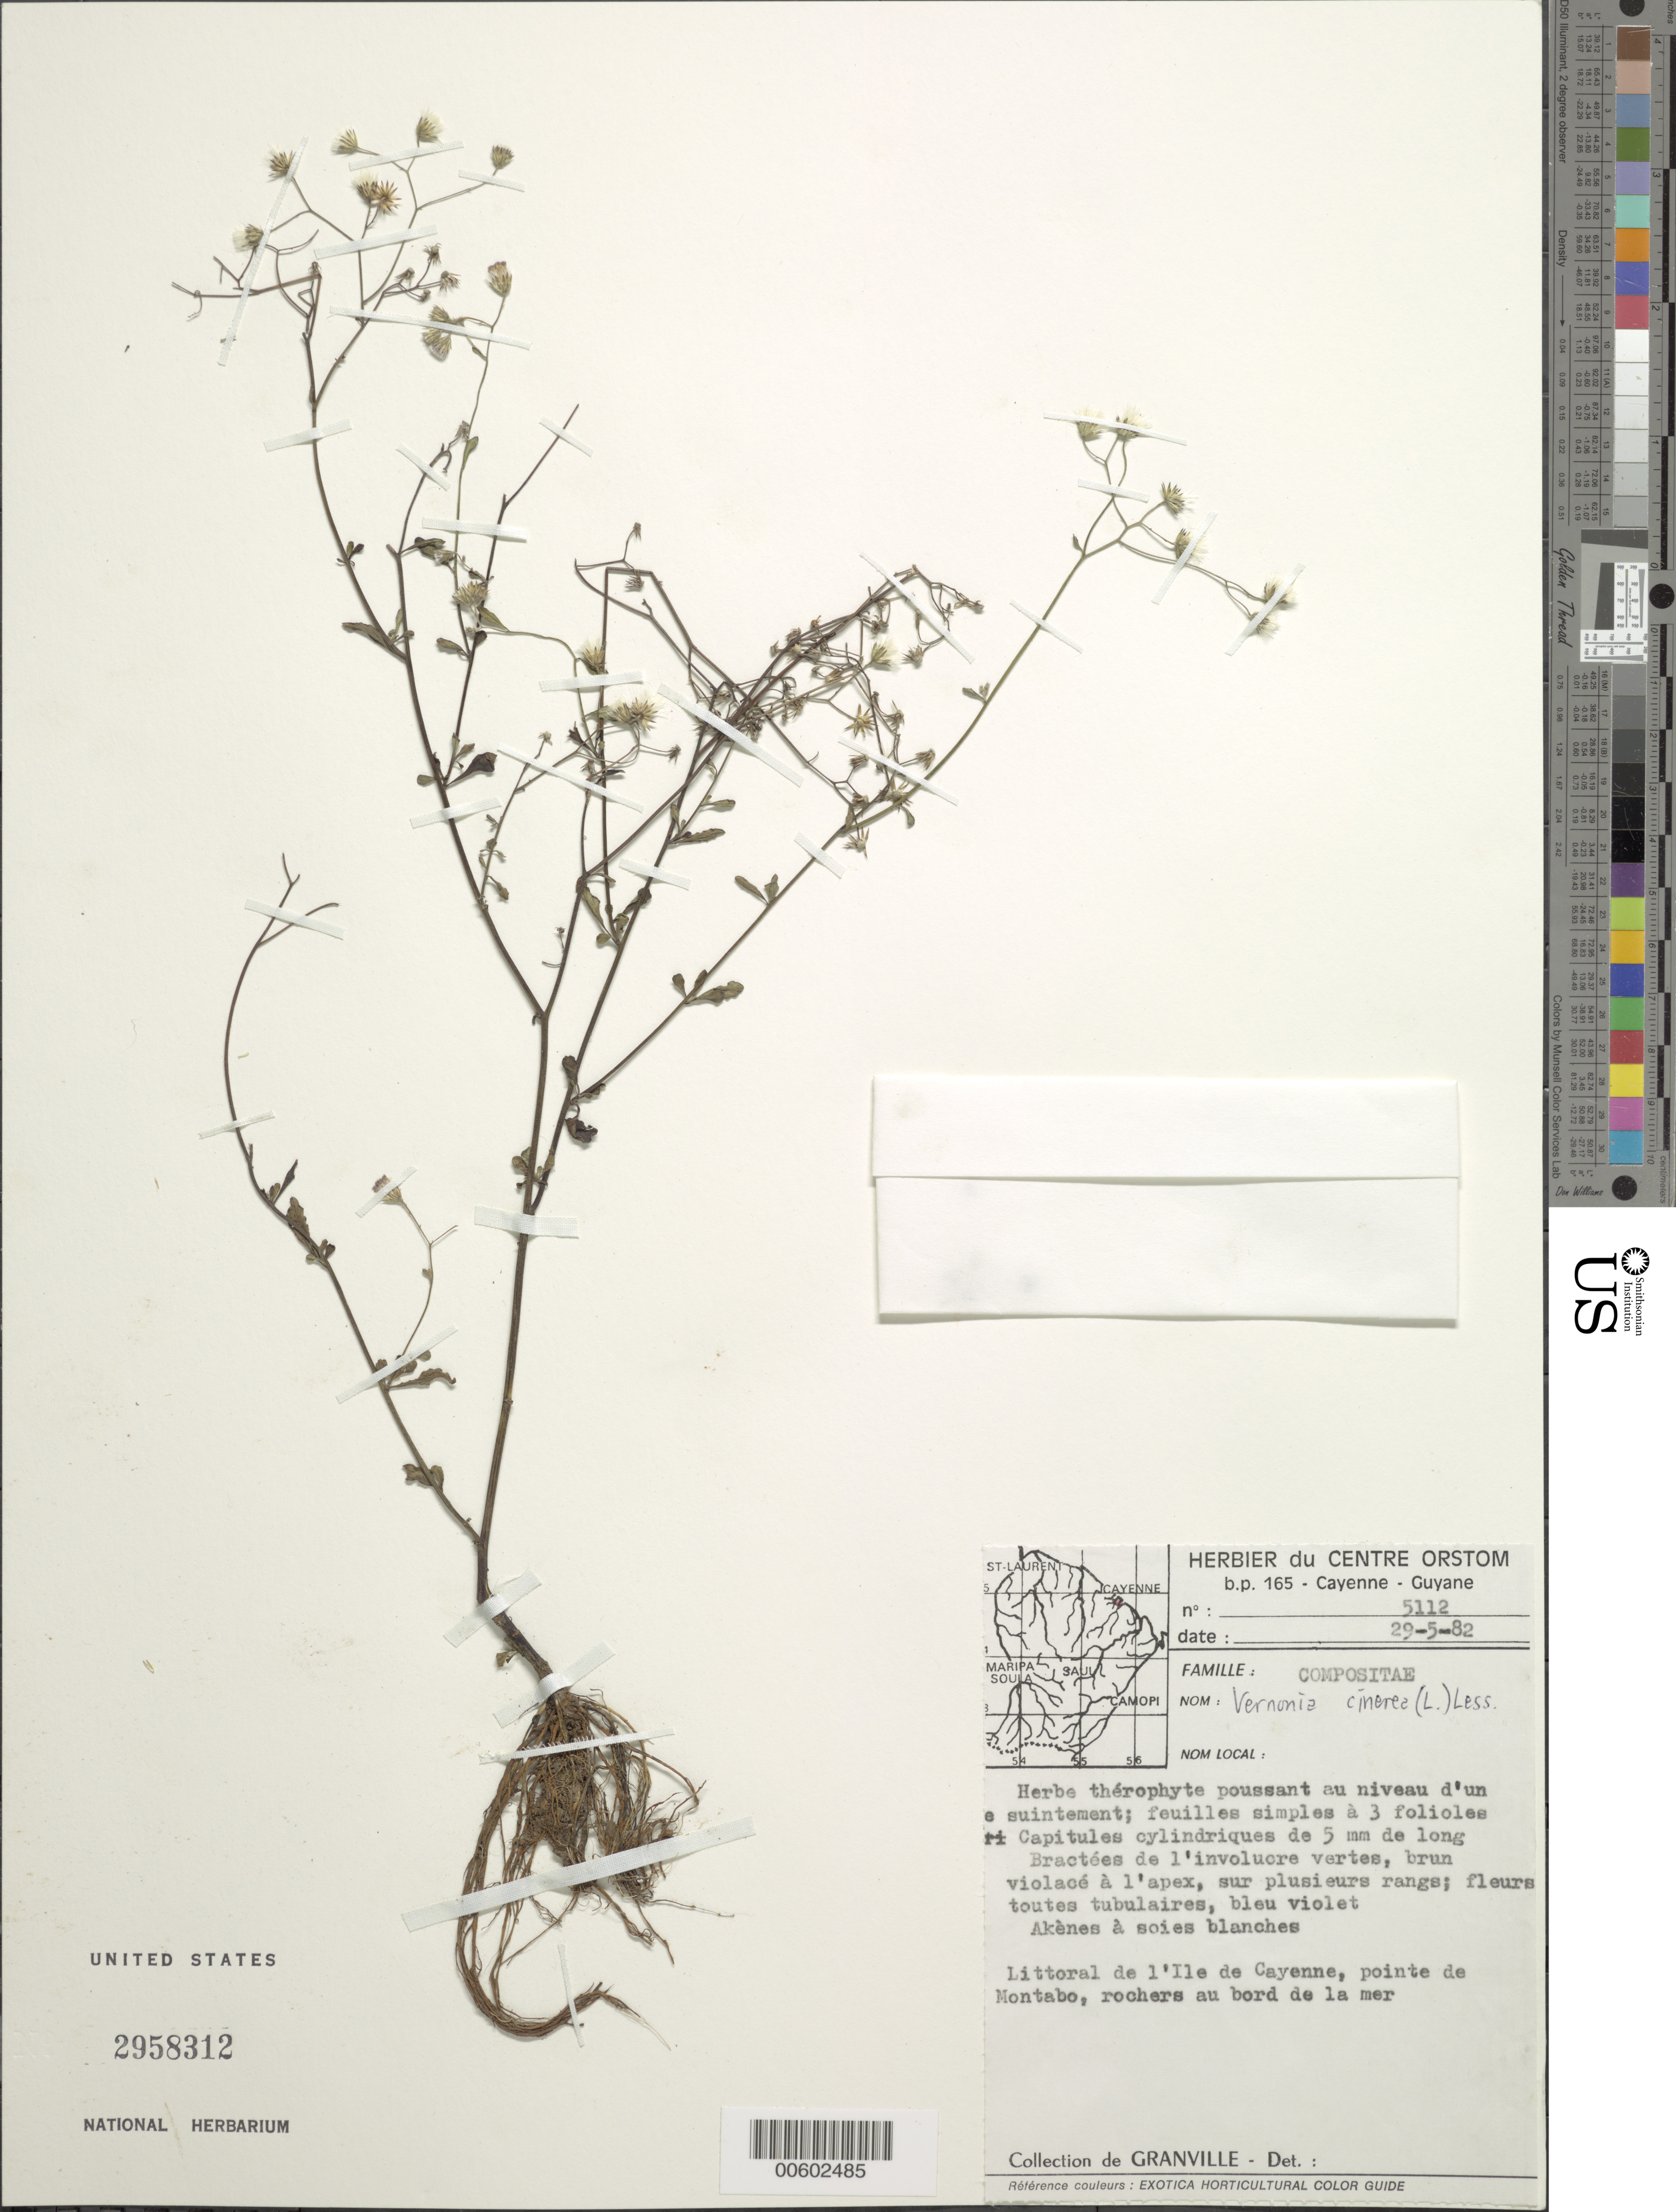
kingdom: Plantae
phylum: Tracheophyta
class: Magnoliopsida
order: Asterales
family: Asteraceae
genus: Cyanthillium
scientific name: Cyanthillium cinereum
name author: (L.) H. Rob.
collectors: J.-J. de Granville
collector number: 5112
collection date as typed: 29-May-82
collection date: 1982-05-29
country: French Guiana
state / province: Cayenne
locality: Cayenne, littoral de l'Ile, point de Montabo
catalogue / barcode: US 2958312